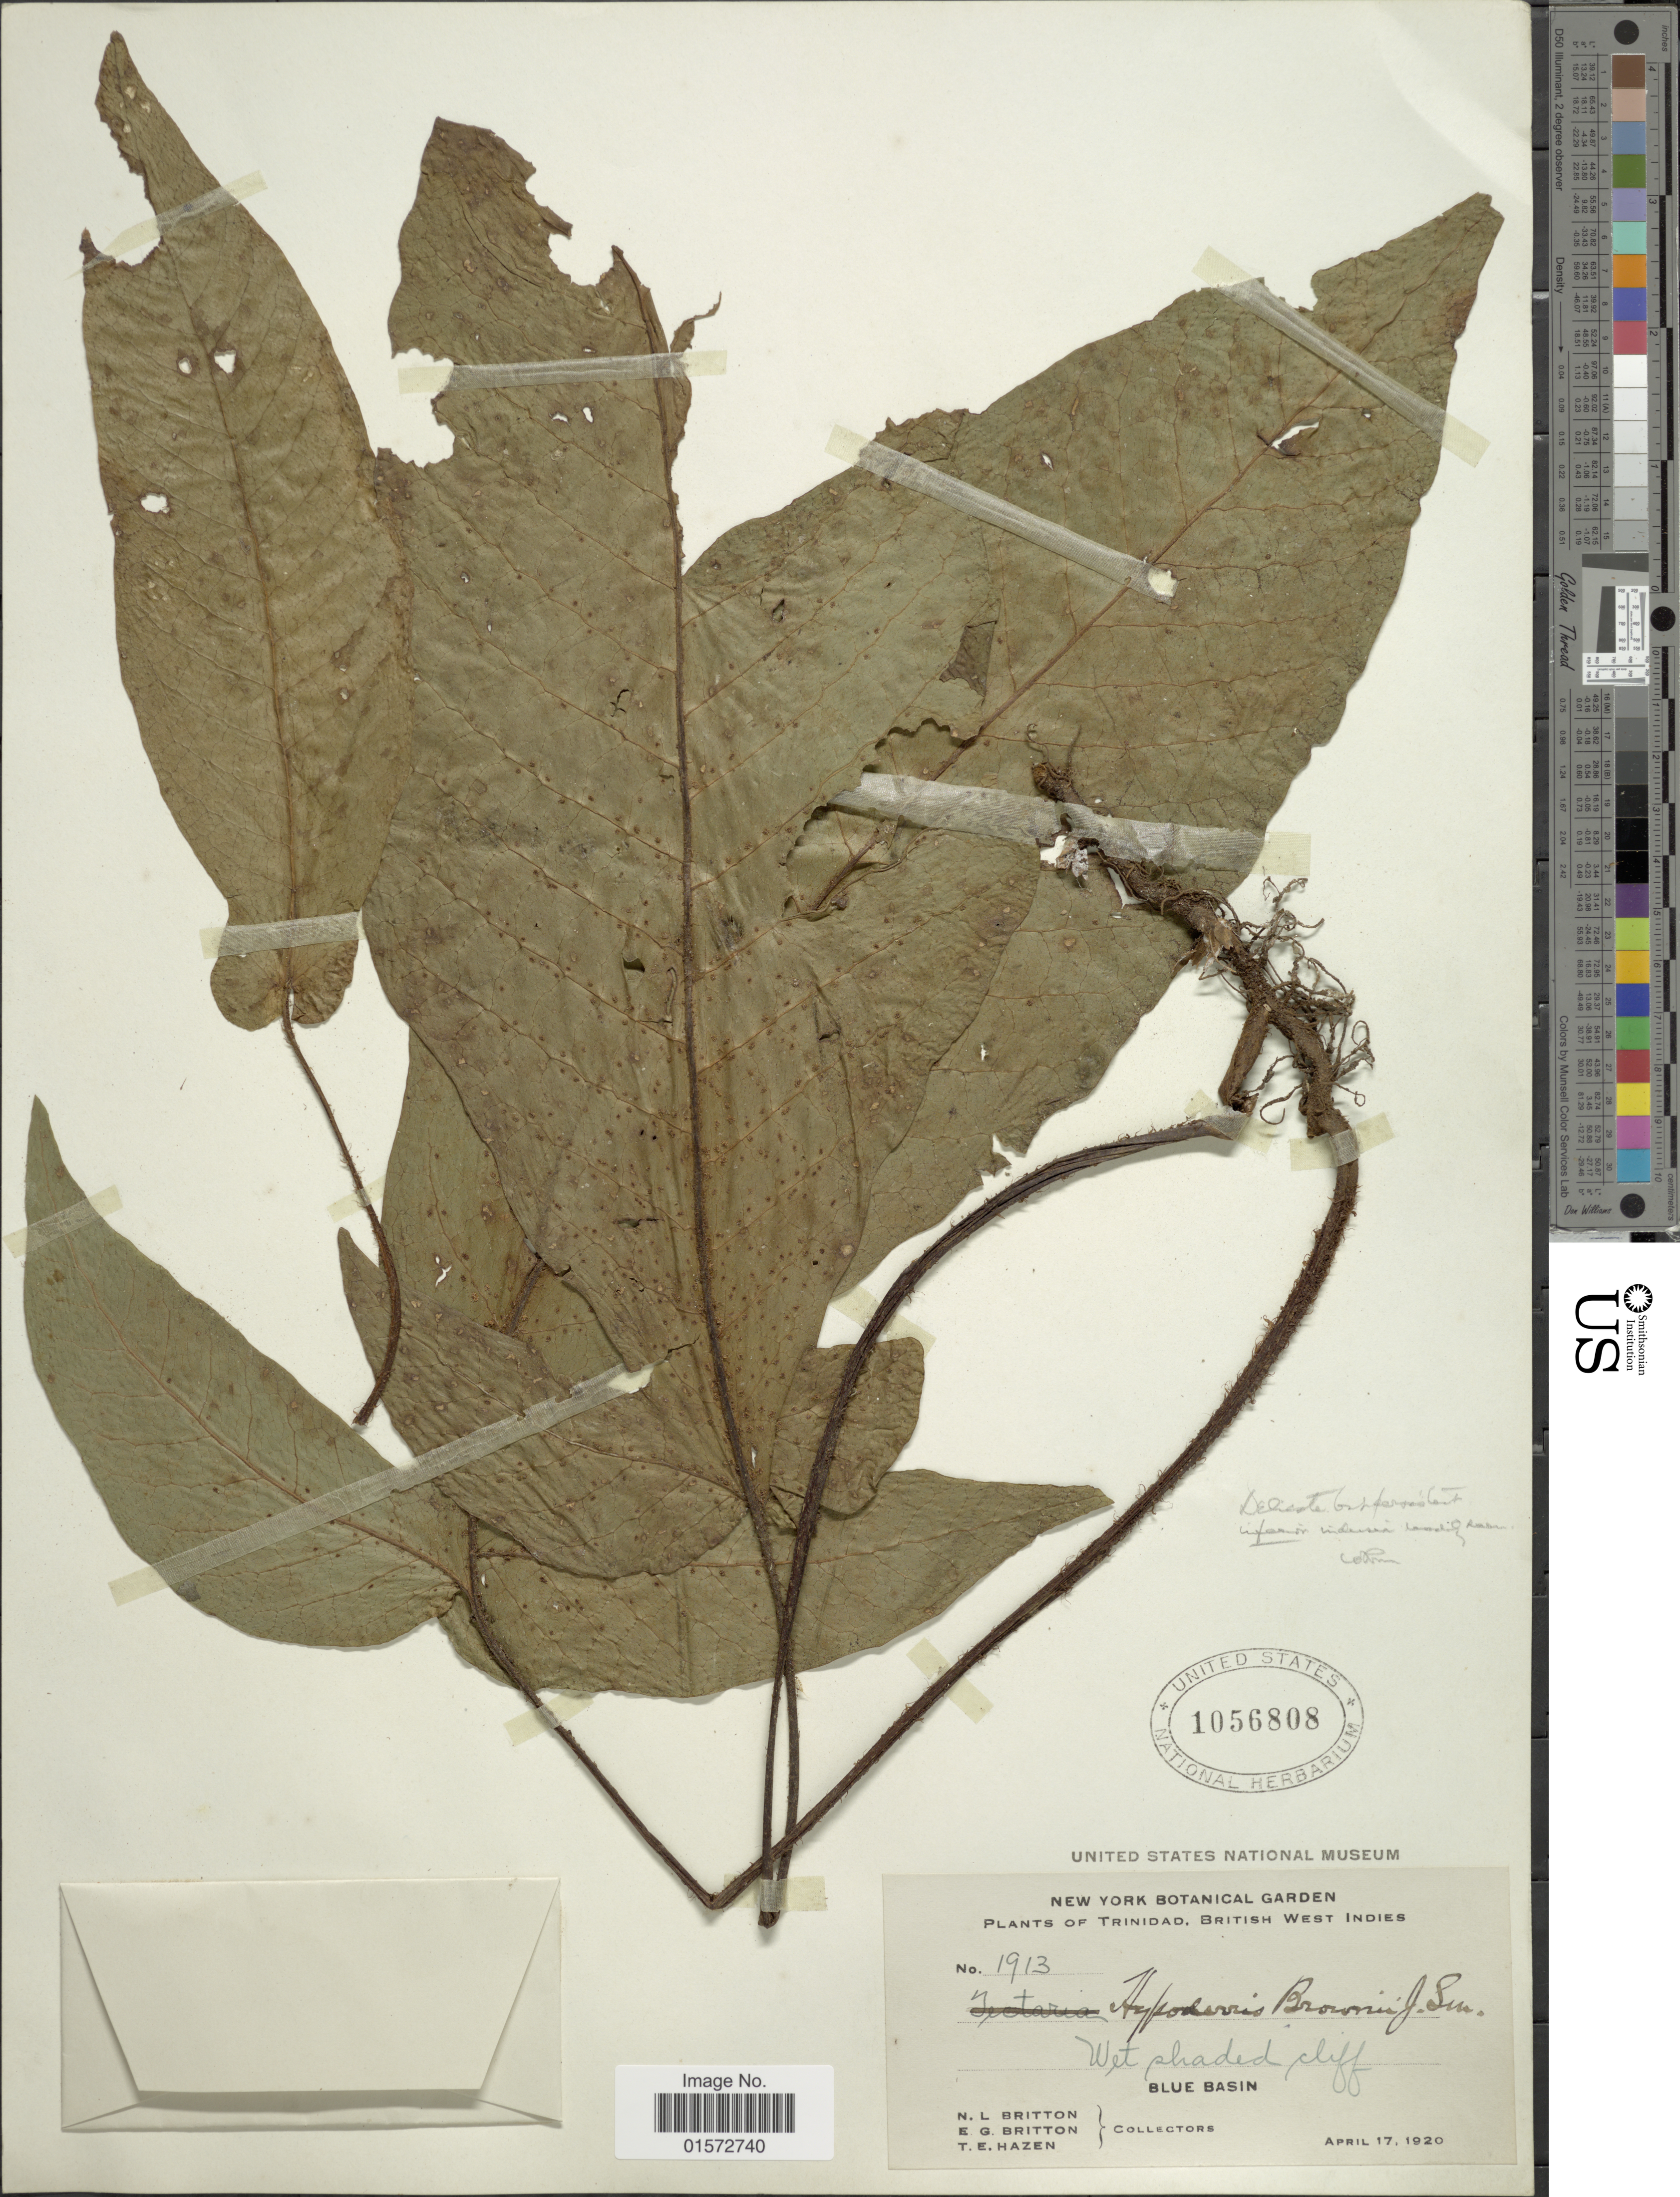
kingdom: Plantae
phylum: Tracheophyta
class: Polypodiopsida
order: Polypodiales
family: Tectariaceae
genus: Hypoderris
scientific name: Hypoderris brownii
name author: J. Sm.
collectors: H. L. Britton, E. G. Britton & T. E. Hazen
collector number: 1913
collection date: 1920-04-17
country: Trinidad and Tobago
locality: Trinidad, British West Indies. Blue Basin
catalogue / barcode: US 1056808